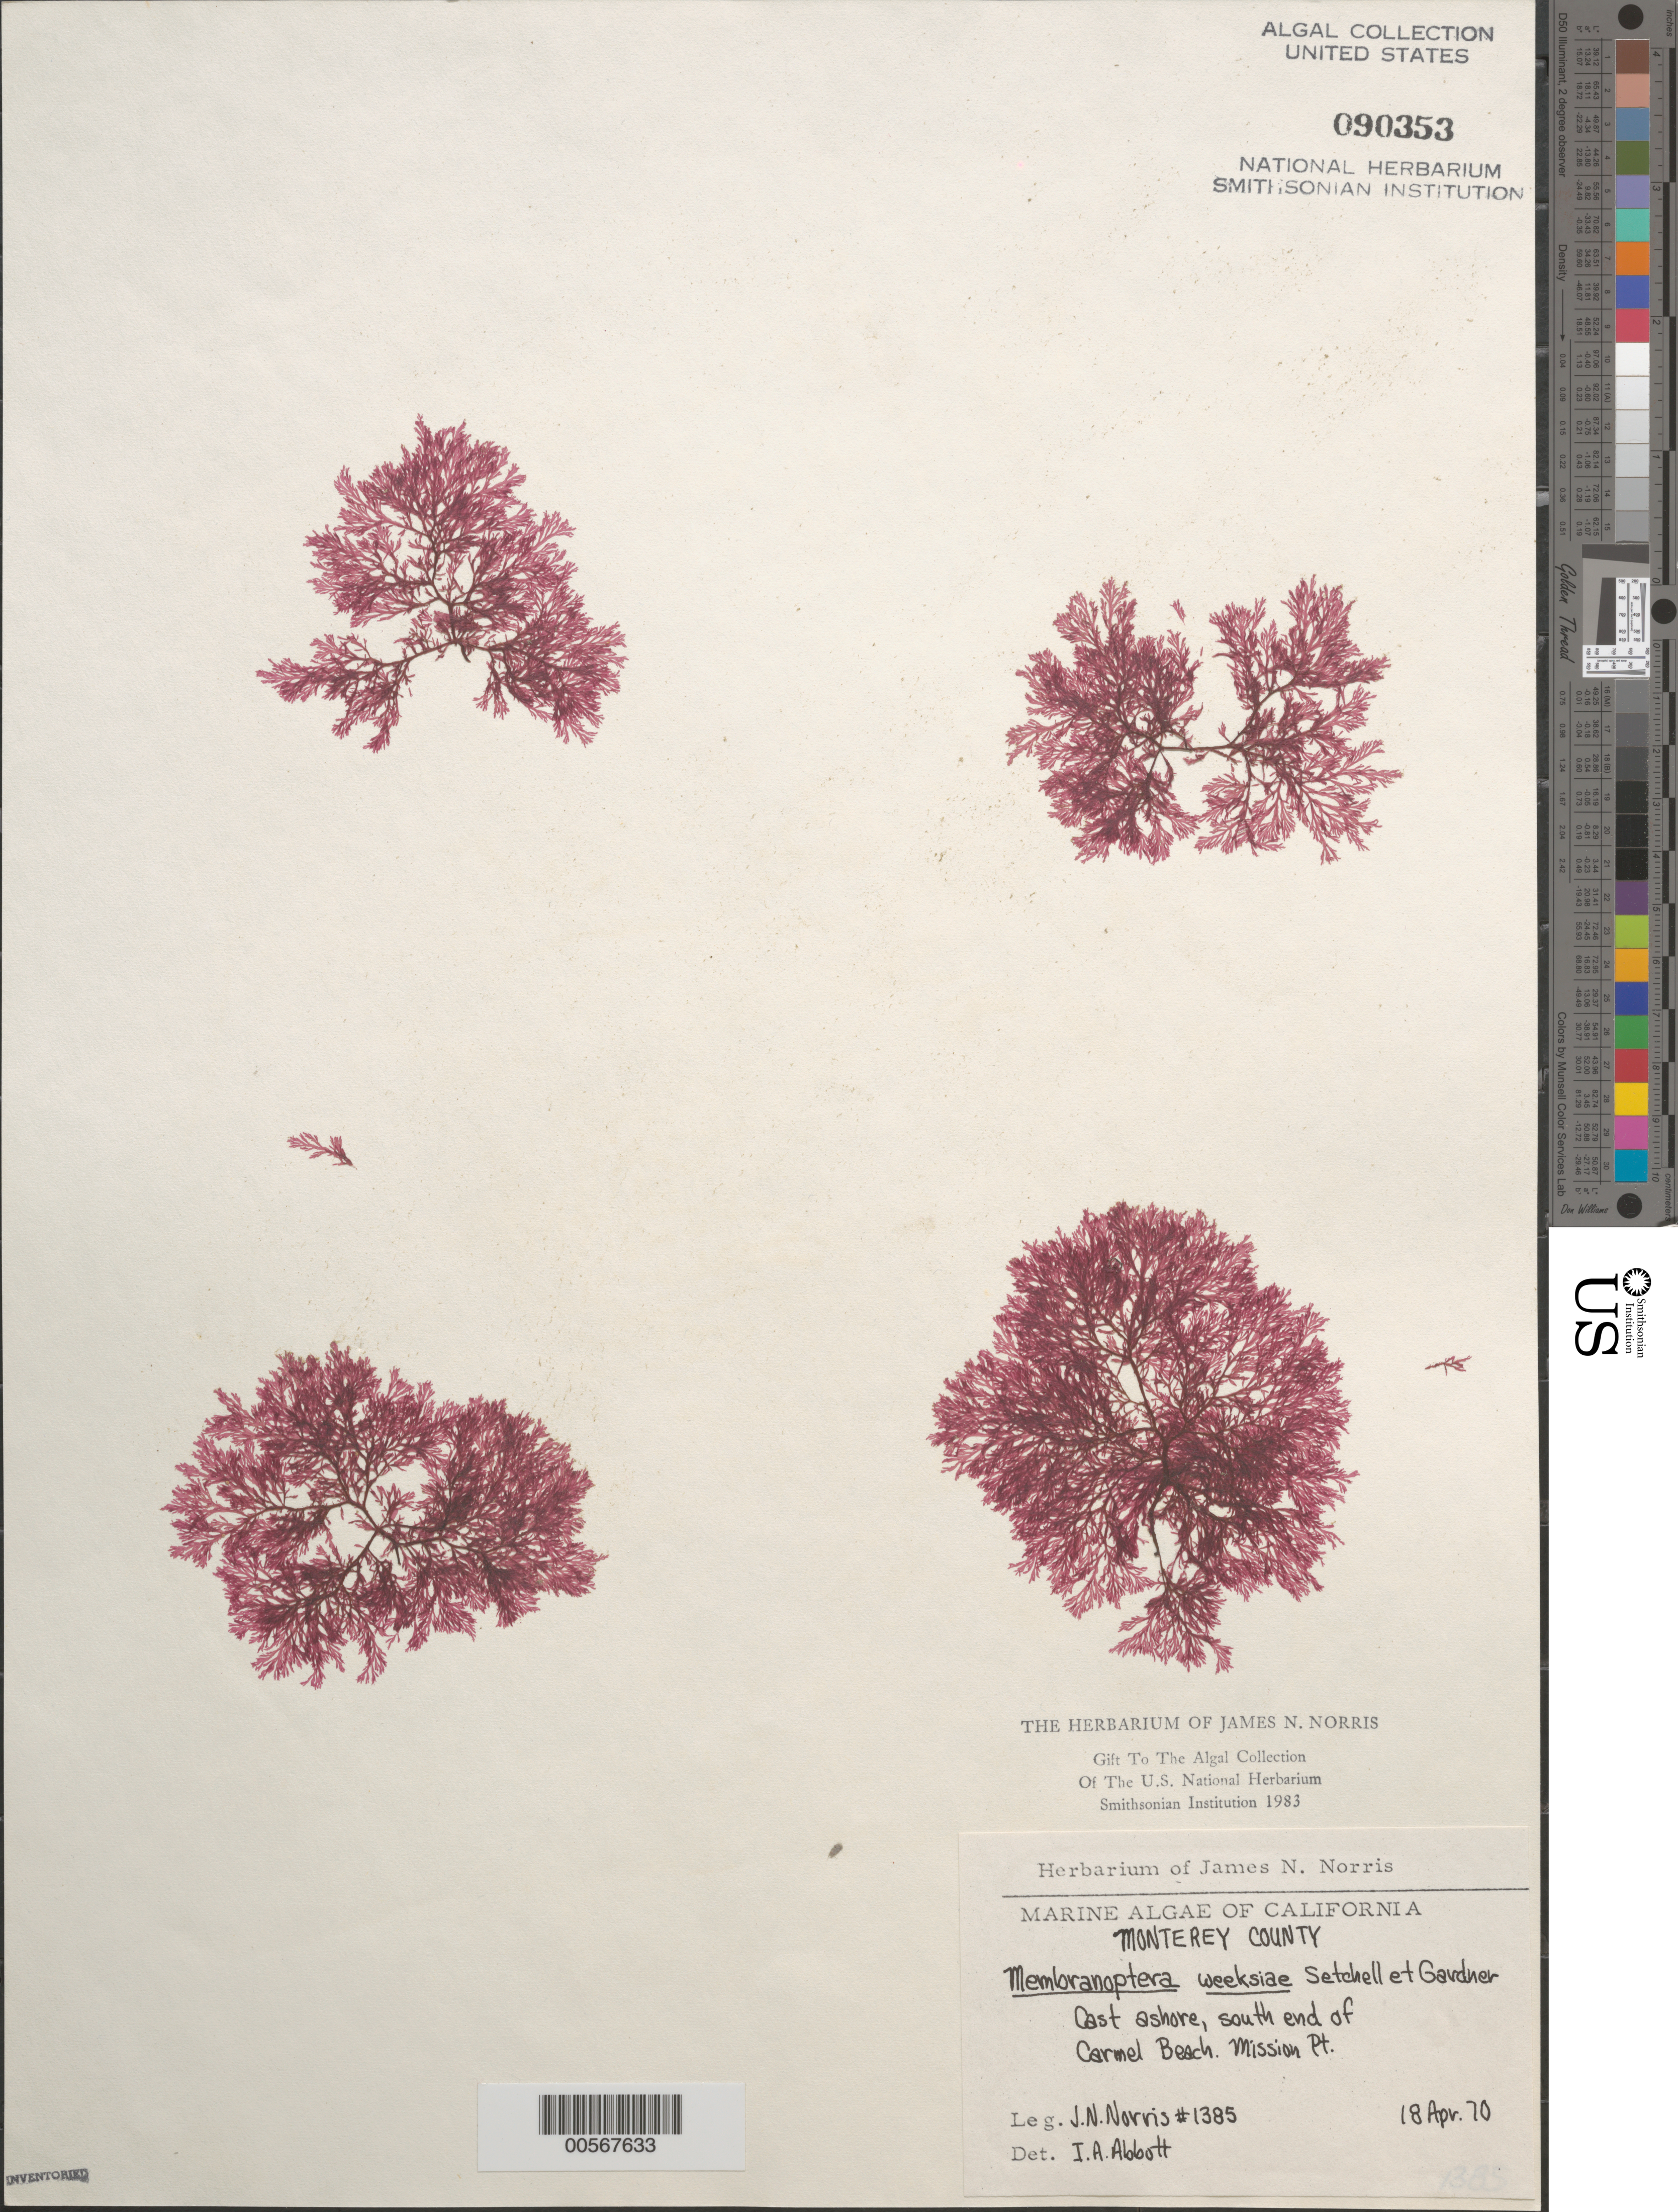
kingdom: Plantae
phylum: Rhodophyta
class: Florideophyceae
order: Ceramiales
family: Delesseriaceae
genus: Membranoptera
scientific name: Membranoptera weeksiae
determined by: Abbott, Isabella A.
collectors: J. N. Norris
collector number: JN-1385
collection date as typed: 18 Apr 1970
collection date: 1970-04-18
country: United States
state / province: California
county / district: Monterey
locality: Carmel Beach, Mission Point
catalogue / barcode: US 90353